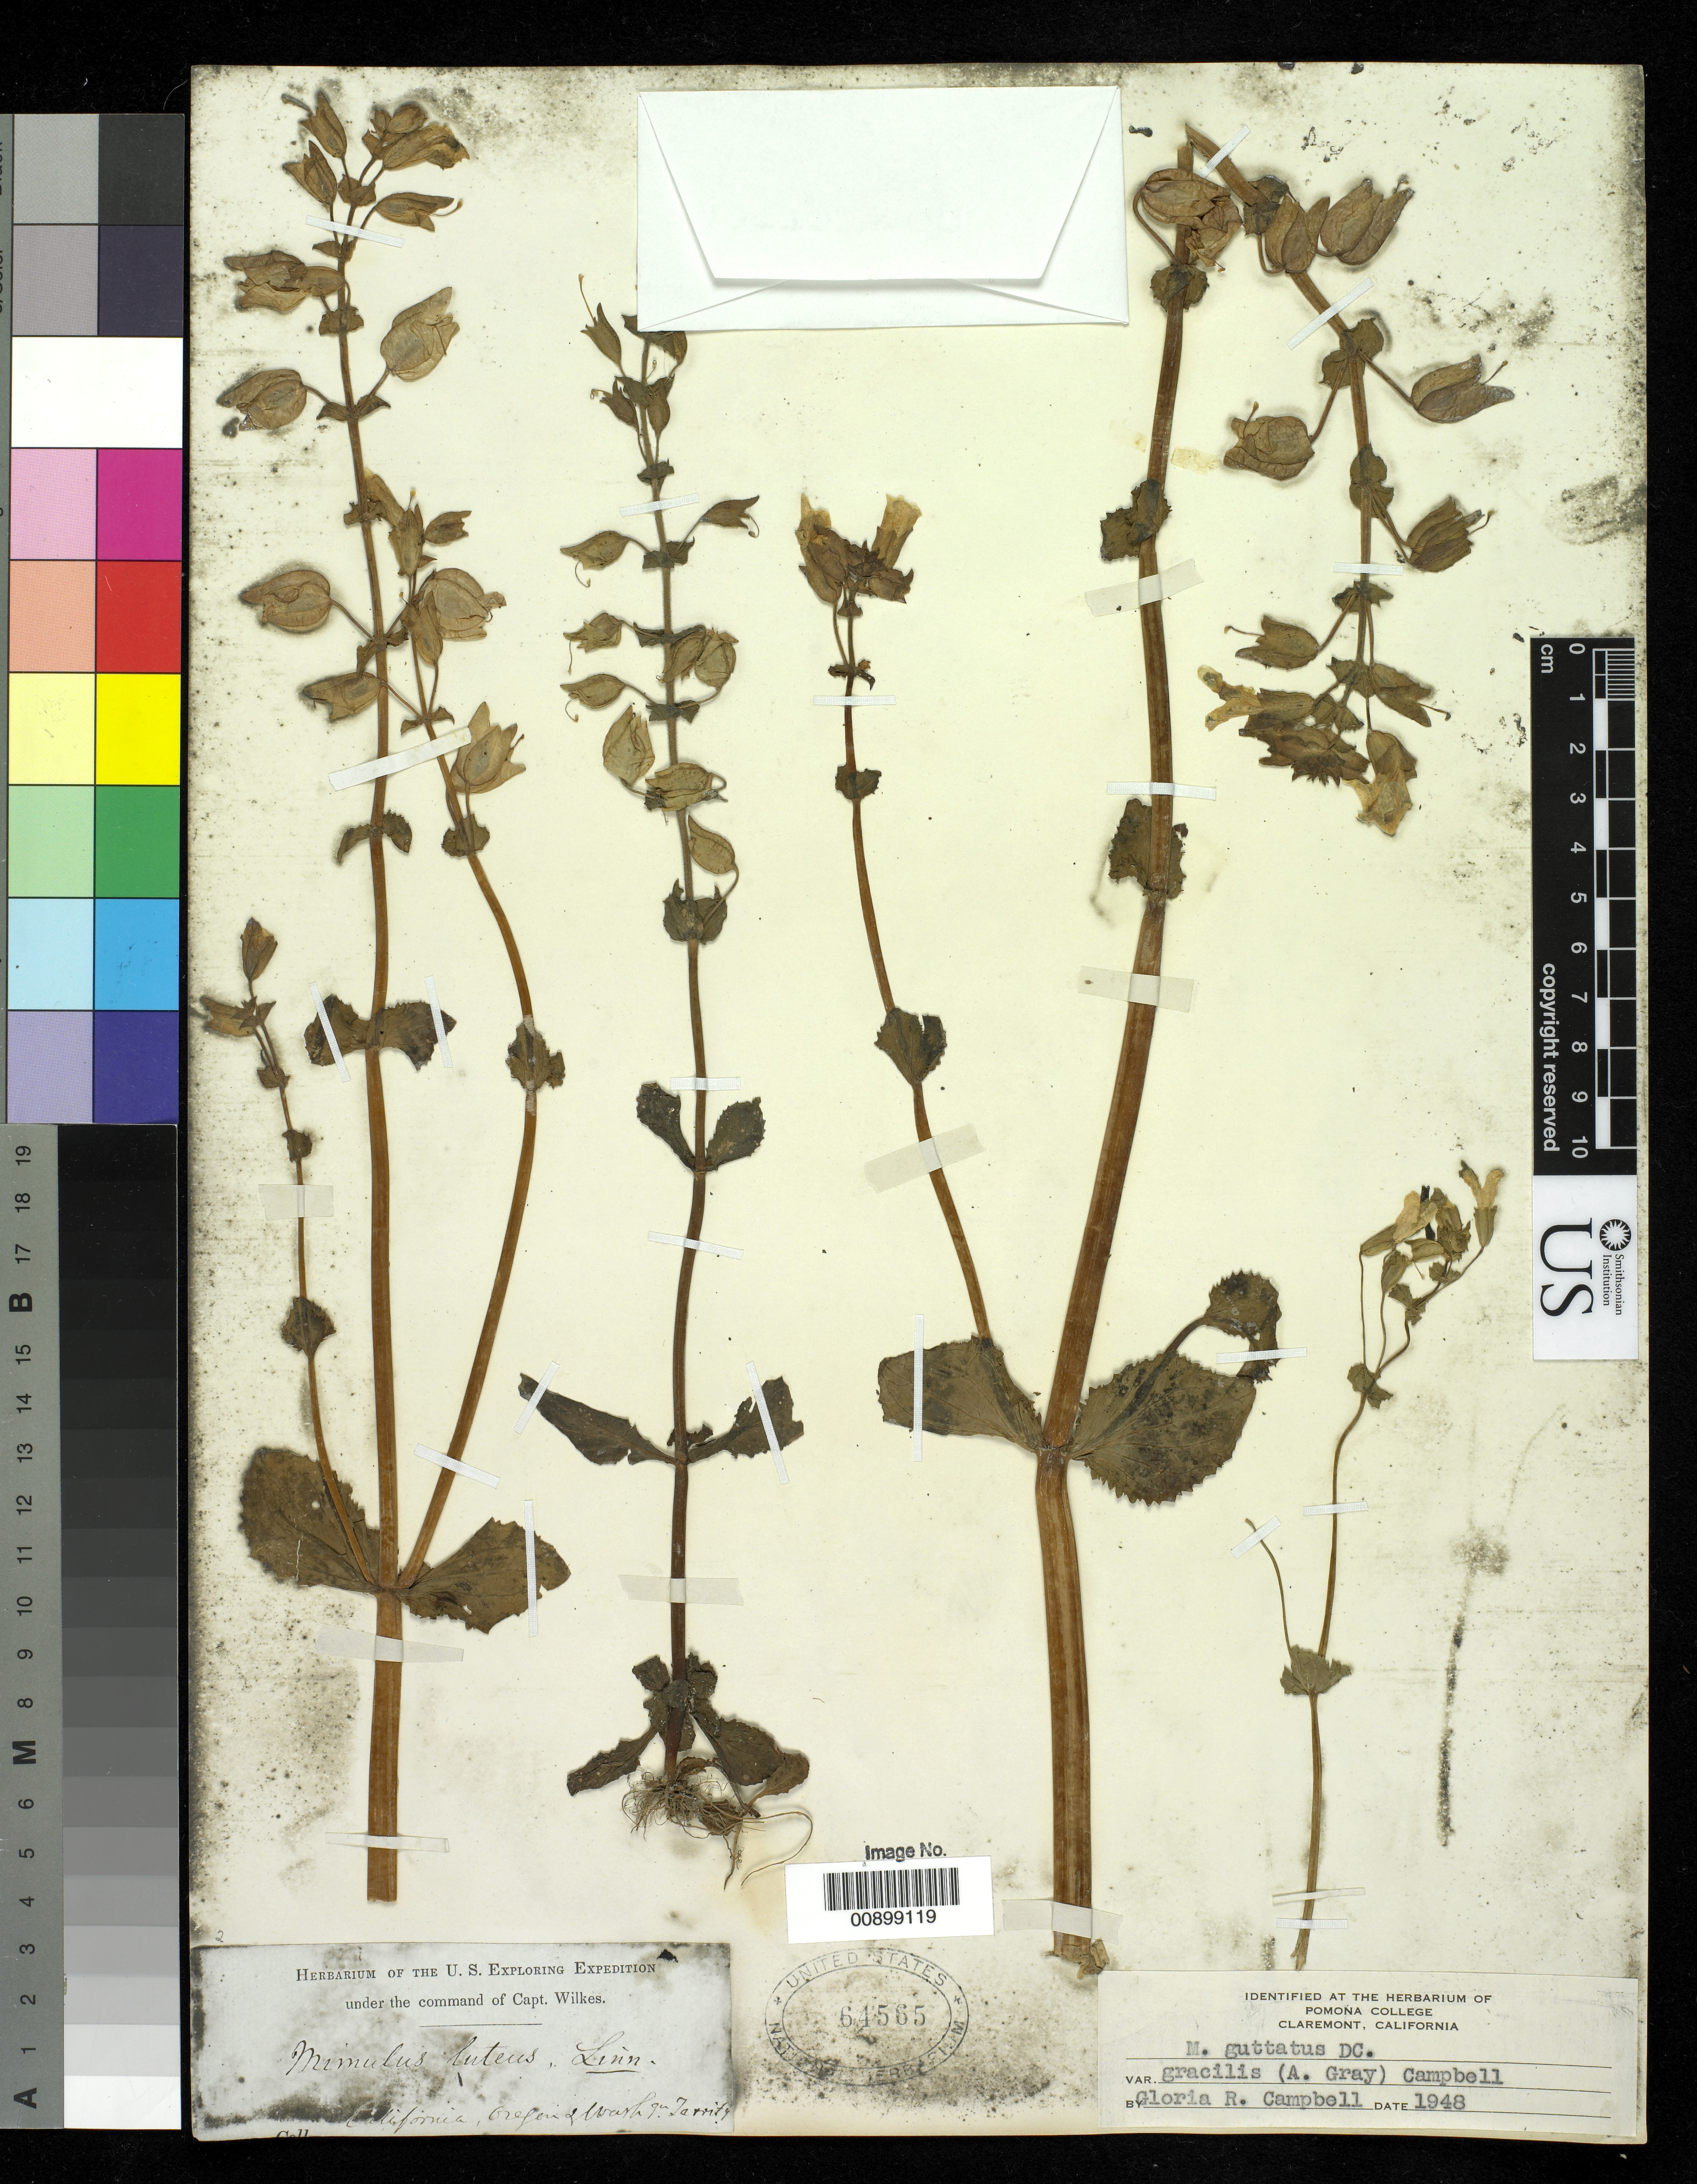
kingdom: Plantae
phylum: Tracheophyta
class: Magnoliopsida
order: Lamiales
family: Phrymaceae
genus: Mimulus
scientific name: Mimulus guttatus var. gracilis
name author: (A. Gray) G.R. Campb.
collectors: Wilkes Explor. Exped.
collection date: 1838/1842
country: United States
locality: California, Oregon + Washington Territy.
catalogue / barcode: US 64565